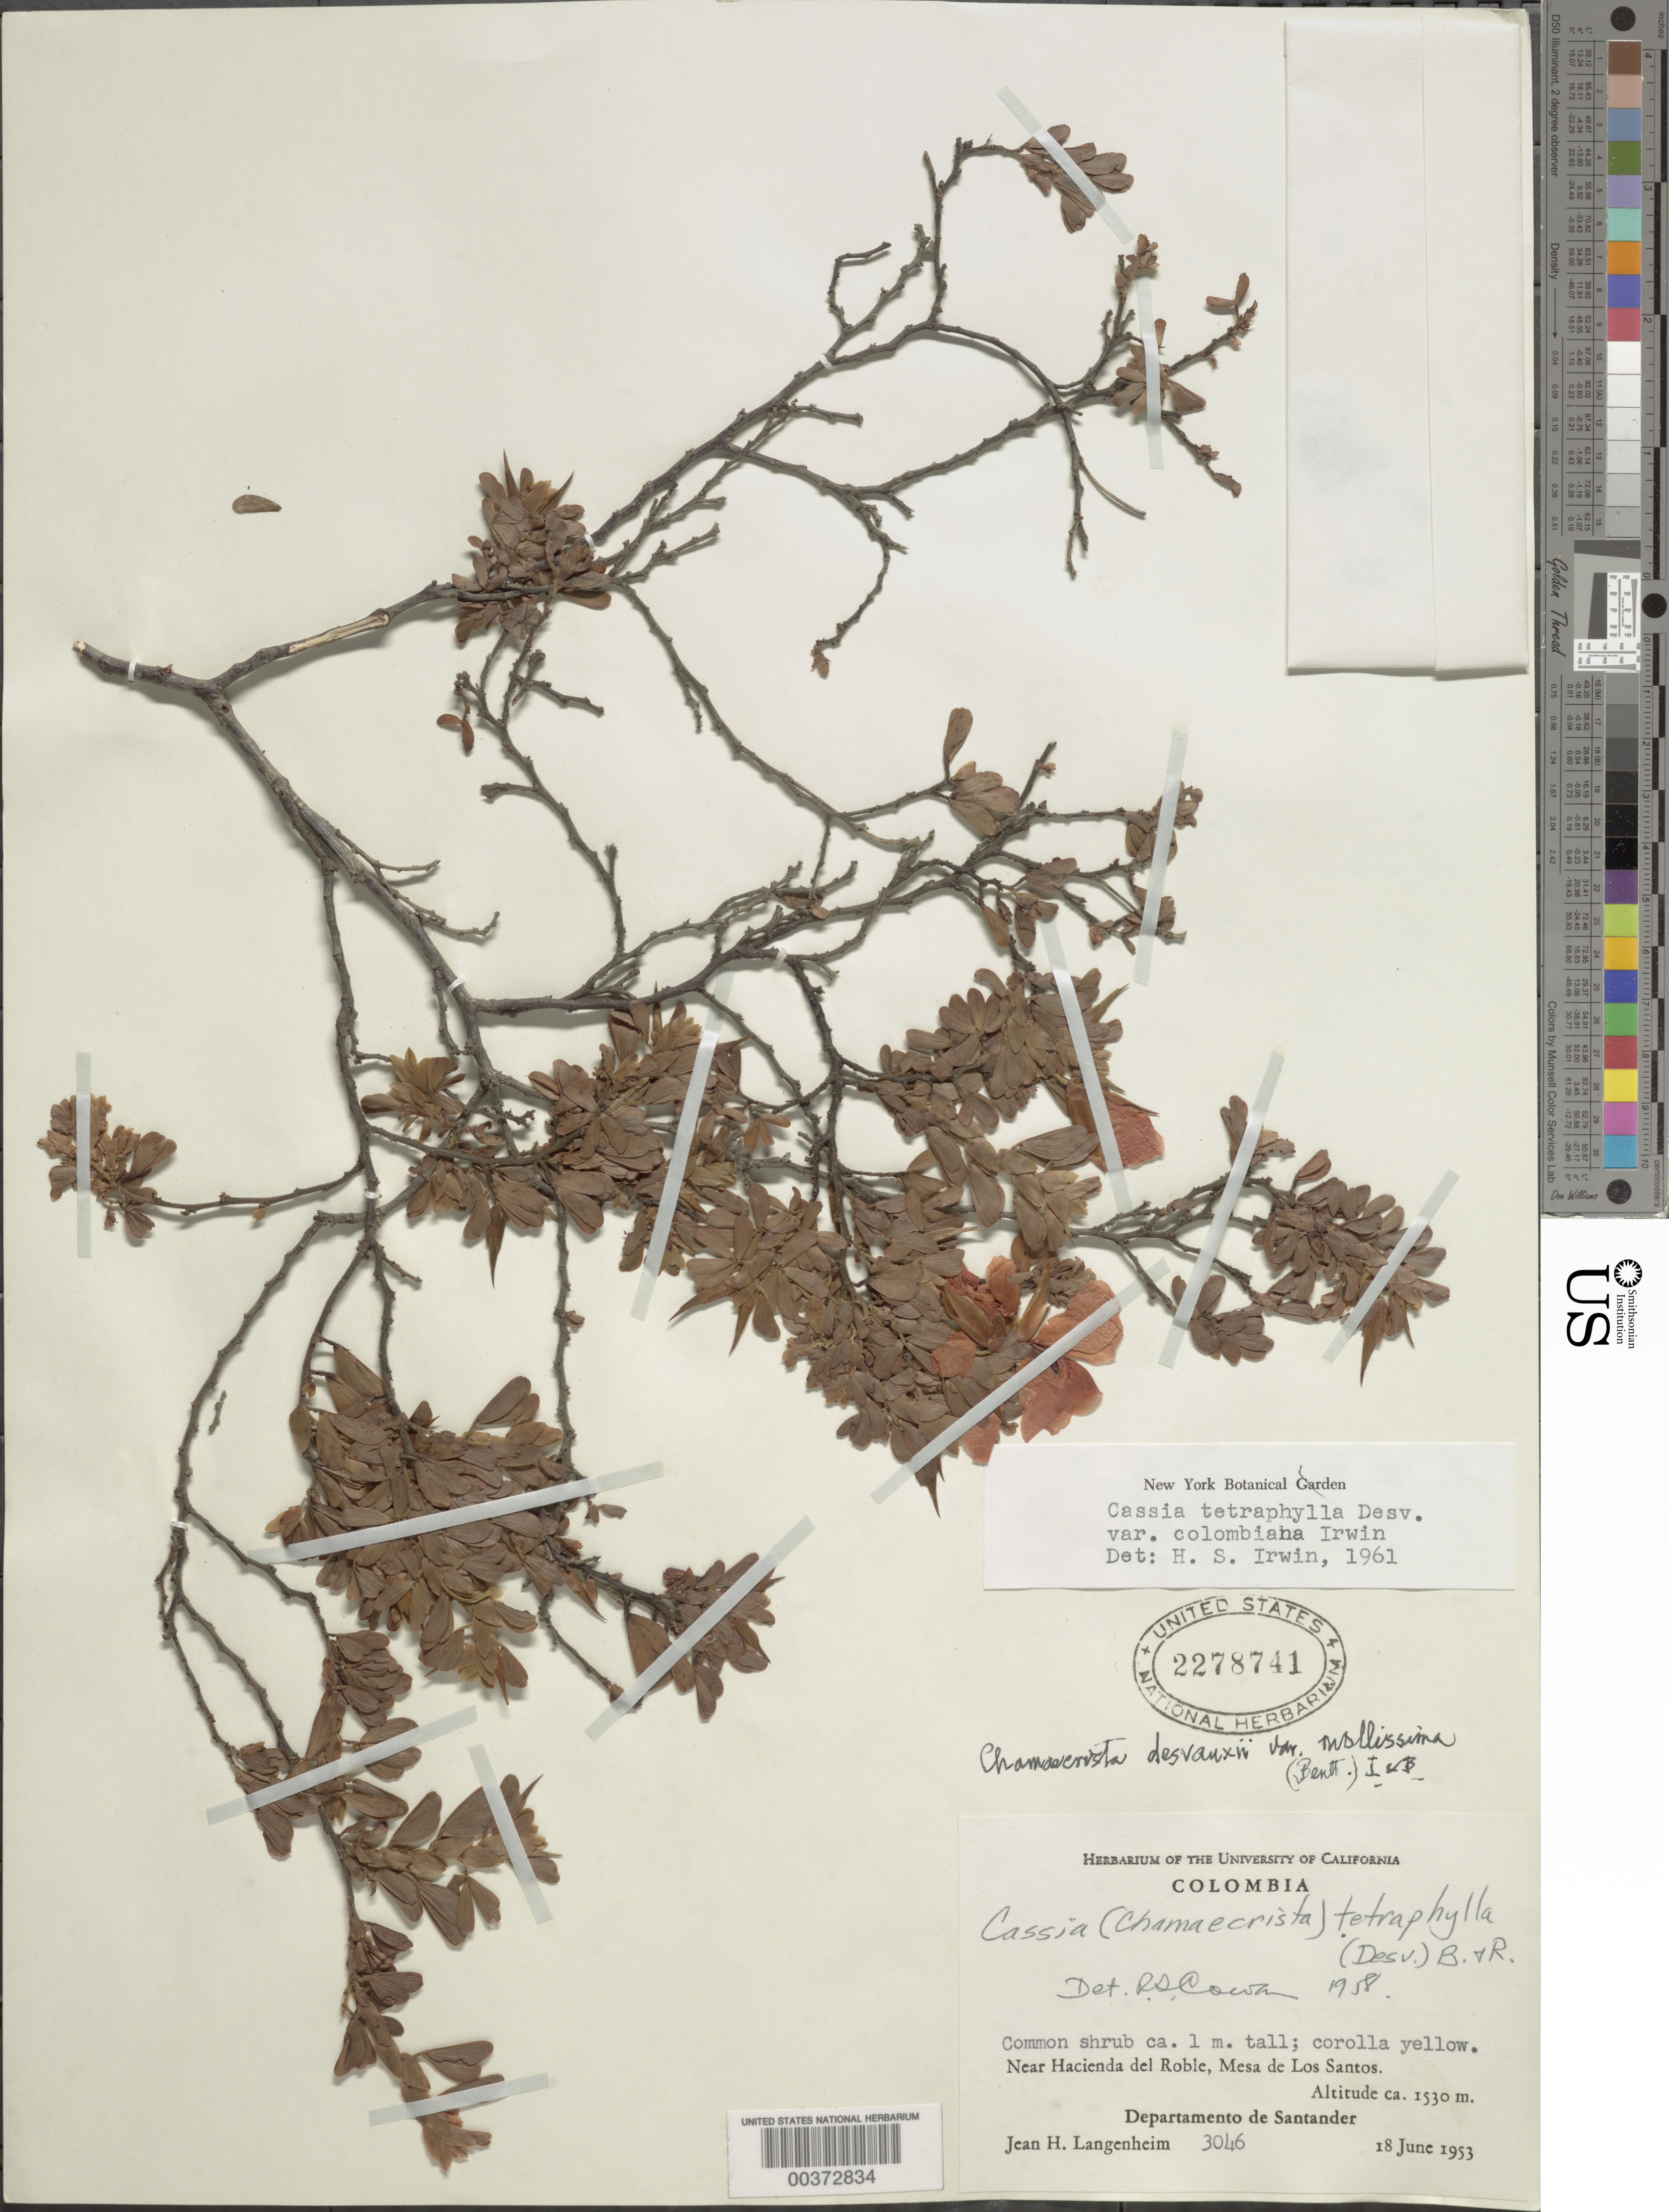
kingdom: Plantae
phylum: Tracheophyta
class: Magnoliopsida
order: Fabales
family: Fabaceae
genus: Chamaecrista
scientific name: Chamaecrista desvauxii var. mollissima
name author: (Benth.) H.S. Irwin & Barneby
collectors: J. H. Langenheim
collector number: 3046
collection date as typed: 18 Jun 1953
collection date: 1953-06-18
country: Colombia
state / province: Santander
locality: Near Hacienda del Roble, Mesa de Los Santos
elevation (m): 1530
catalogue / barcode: US 2278741